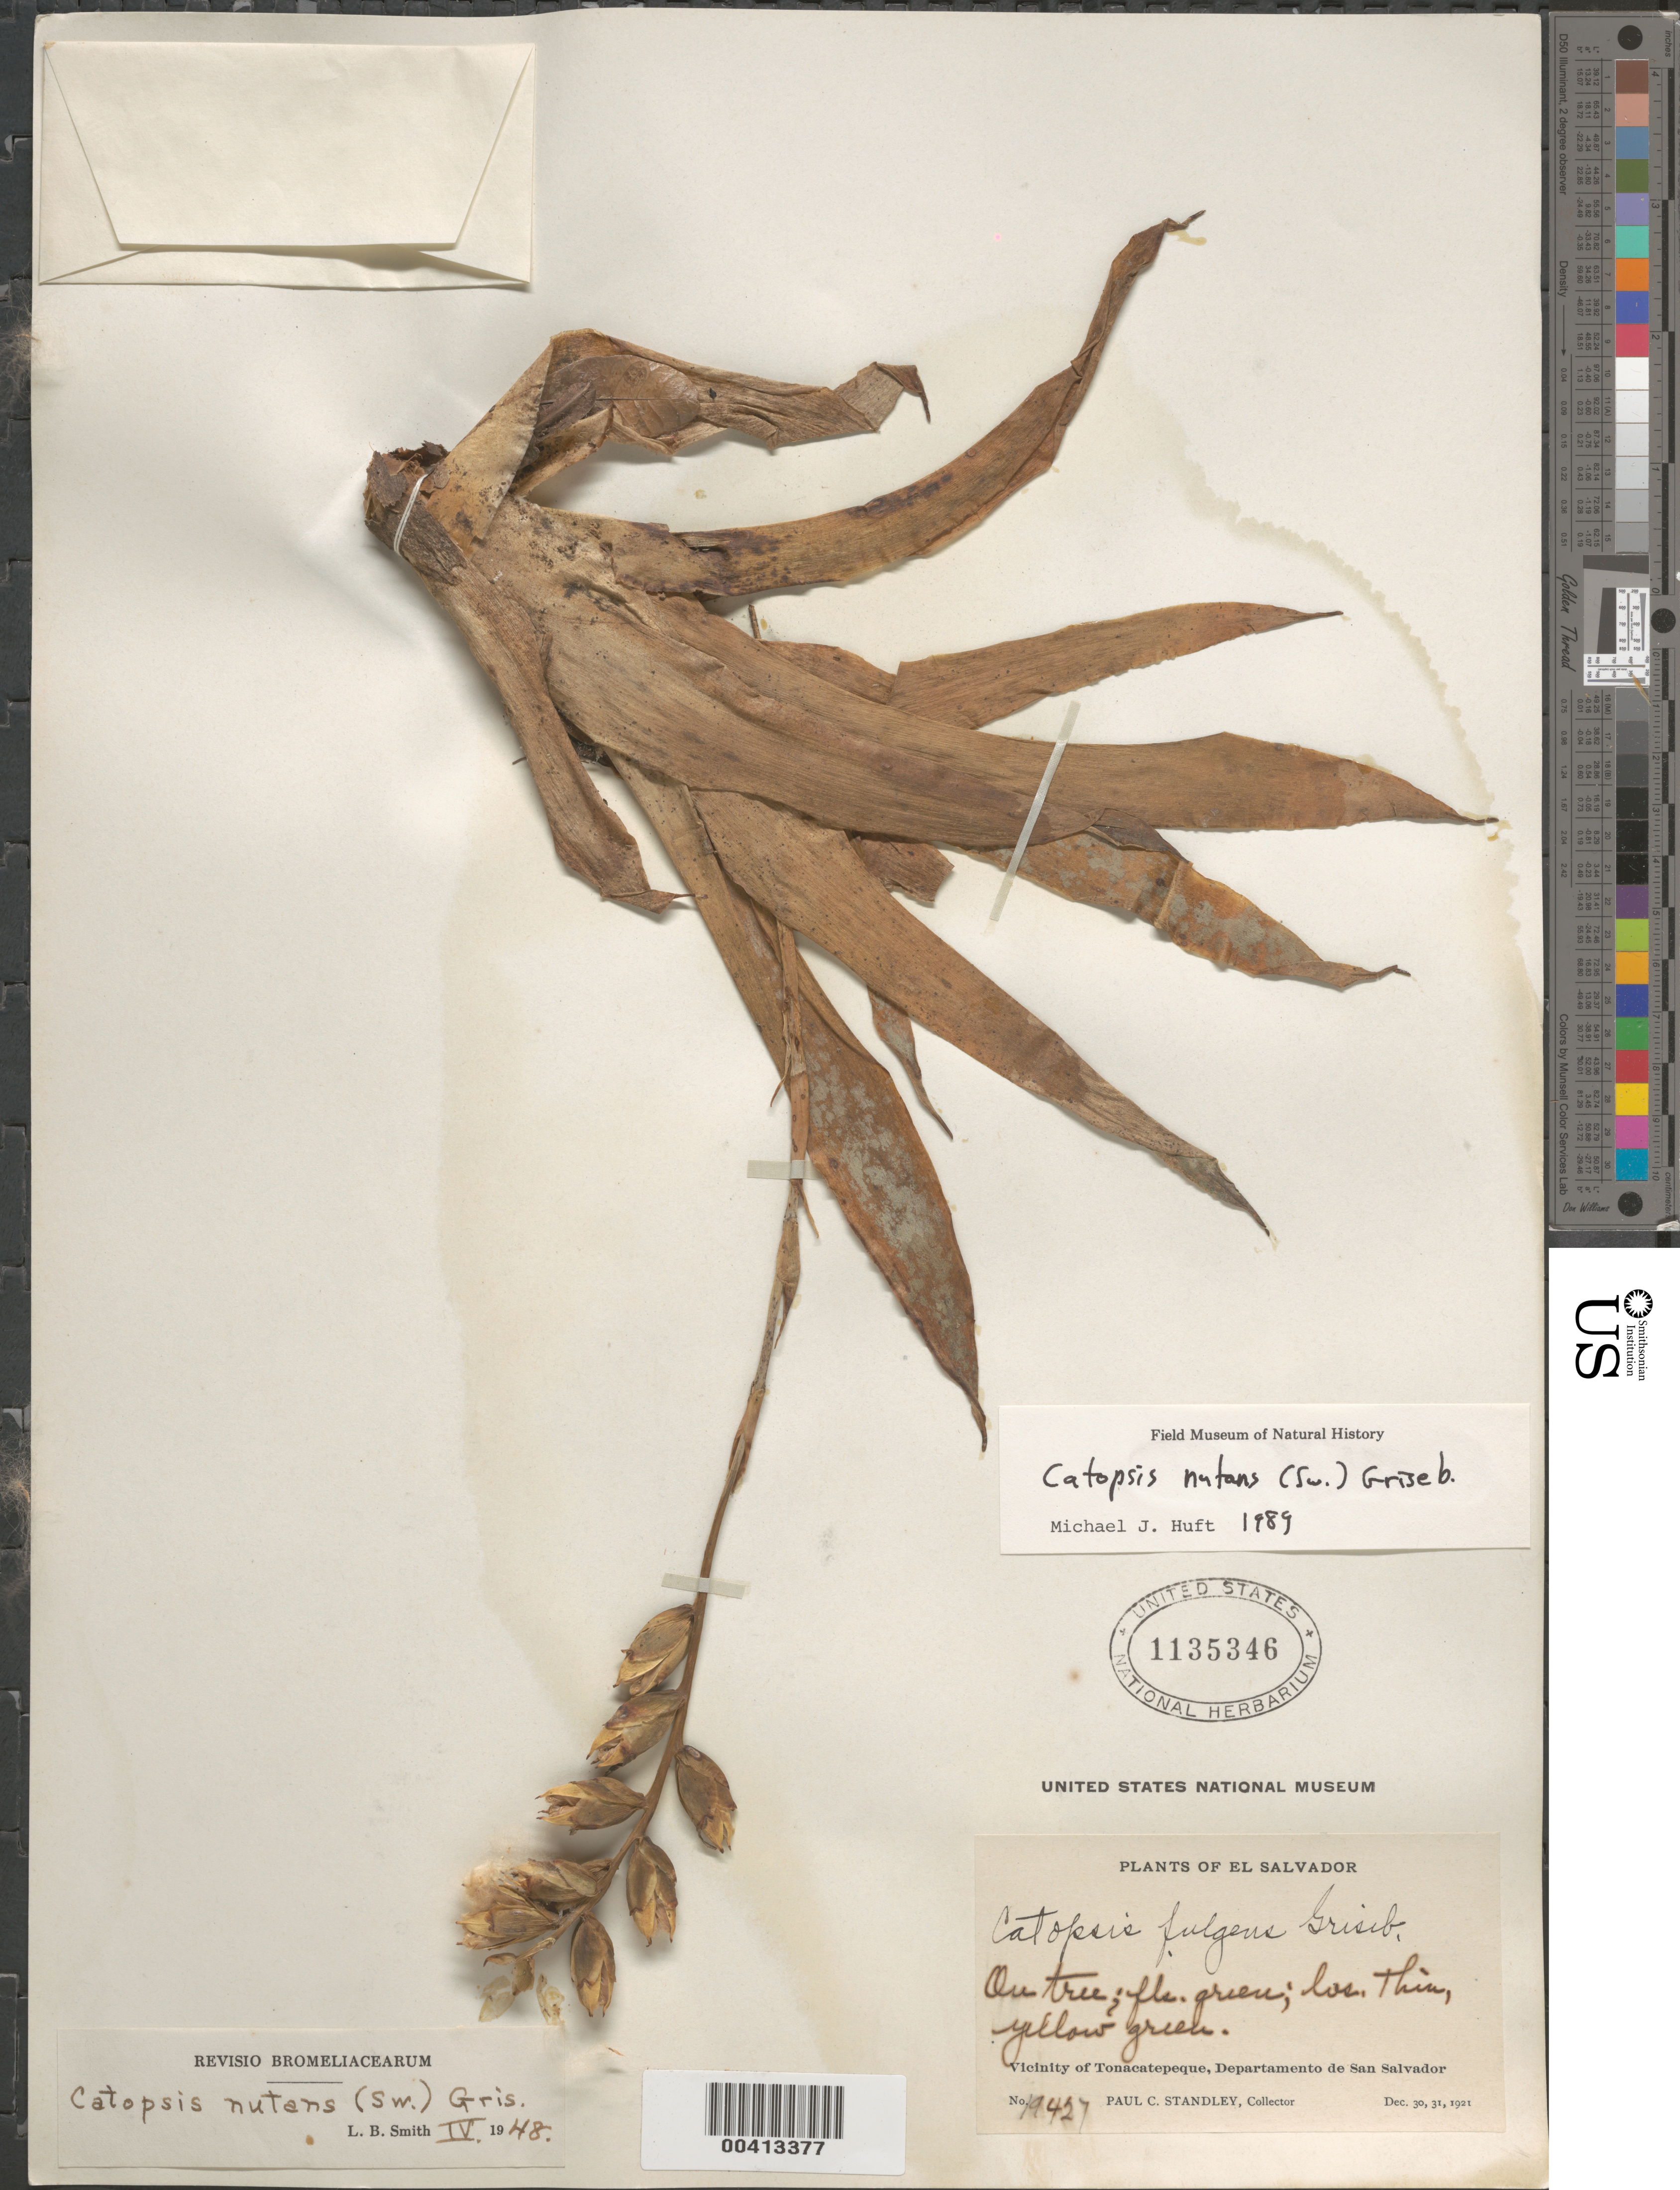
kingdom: Plantae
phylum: Tracheophyta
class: Liliopsida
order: Poales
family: Bromeliaceae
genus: Catopsis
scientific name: Catopsis nutans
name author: (Sw.) Griseb.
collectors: P. C. Standley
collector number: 19427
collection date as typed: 30 Dec 1921 to 31 Dec 1921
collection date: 1921-12-30/1921-12-31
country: El Salvador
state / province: San Salvador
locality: Vicinity of tonacatepeque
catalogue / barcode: US 1135346